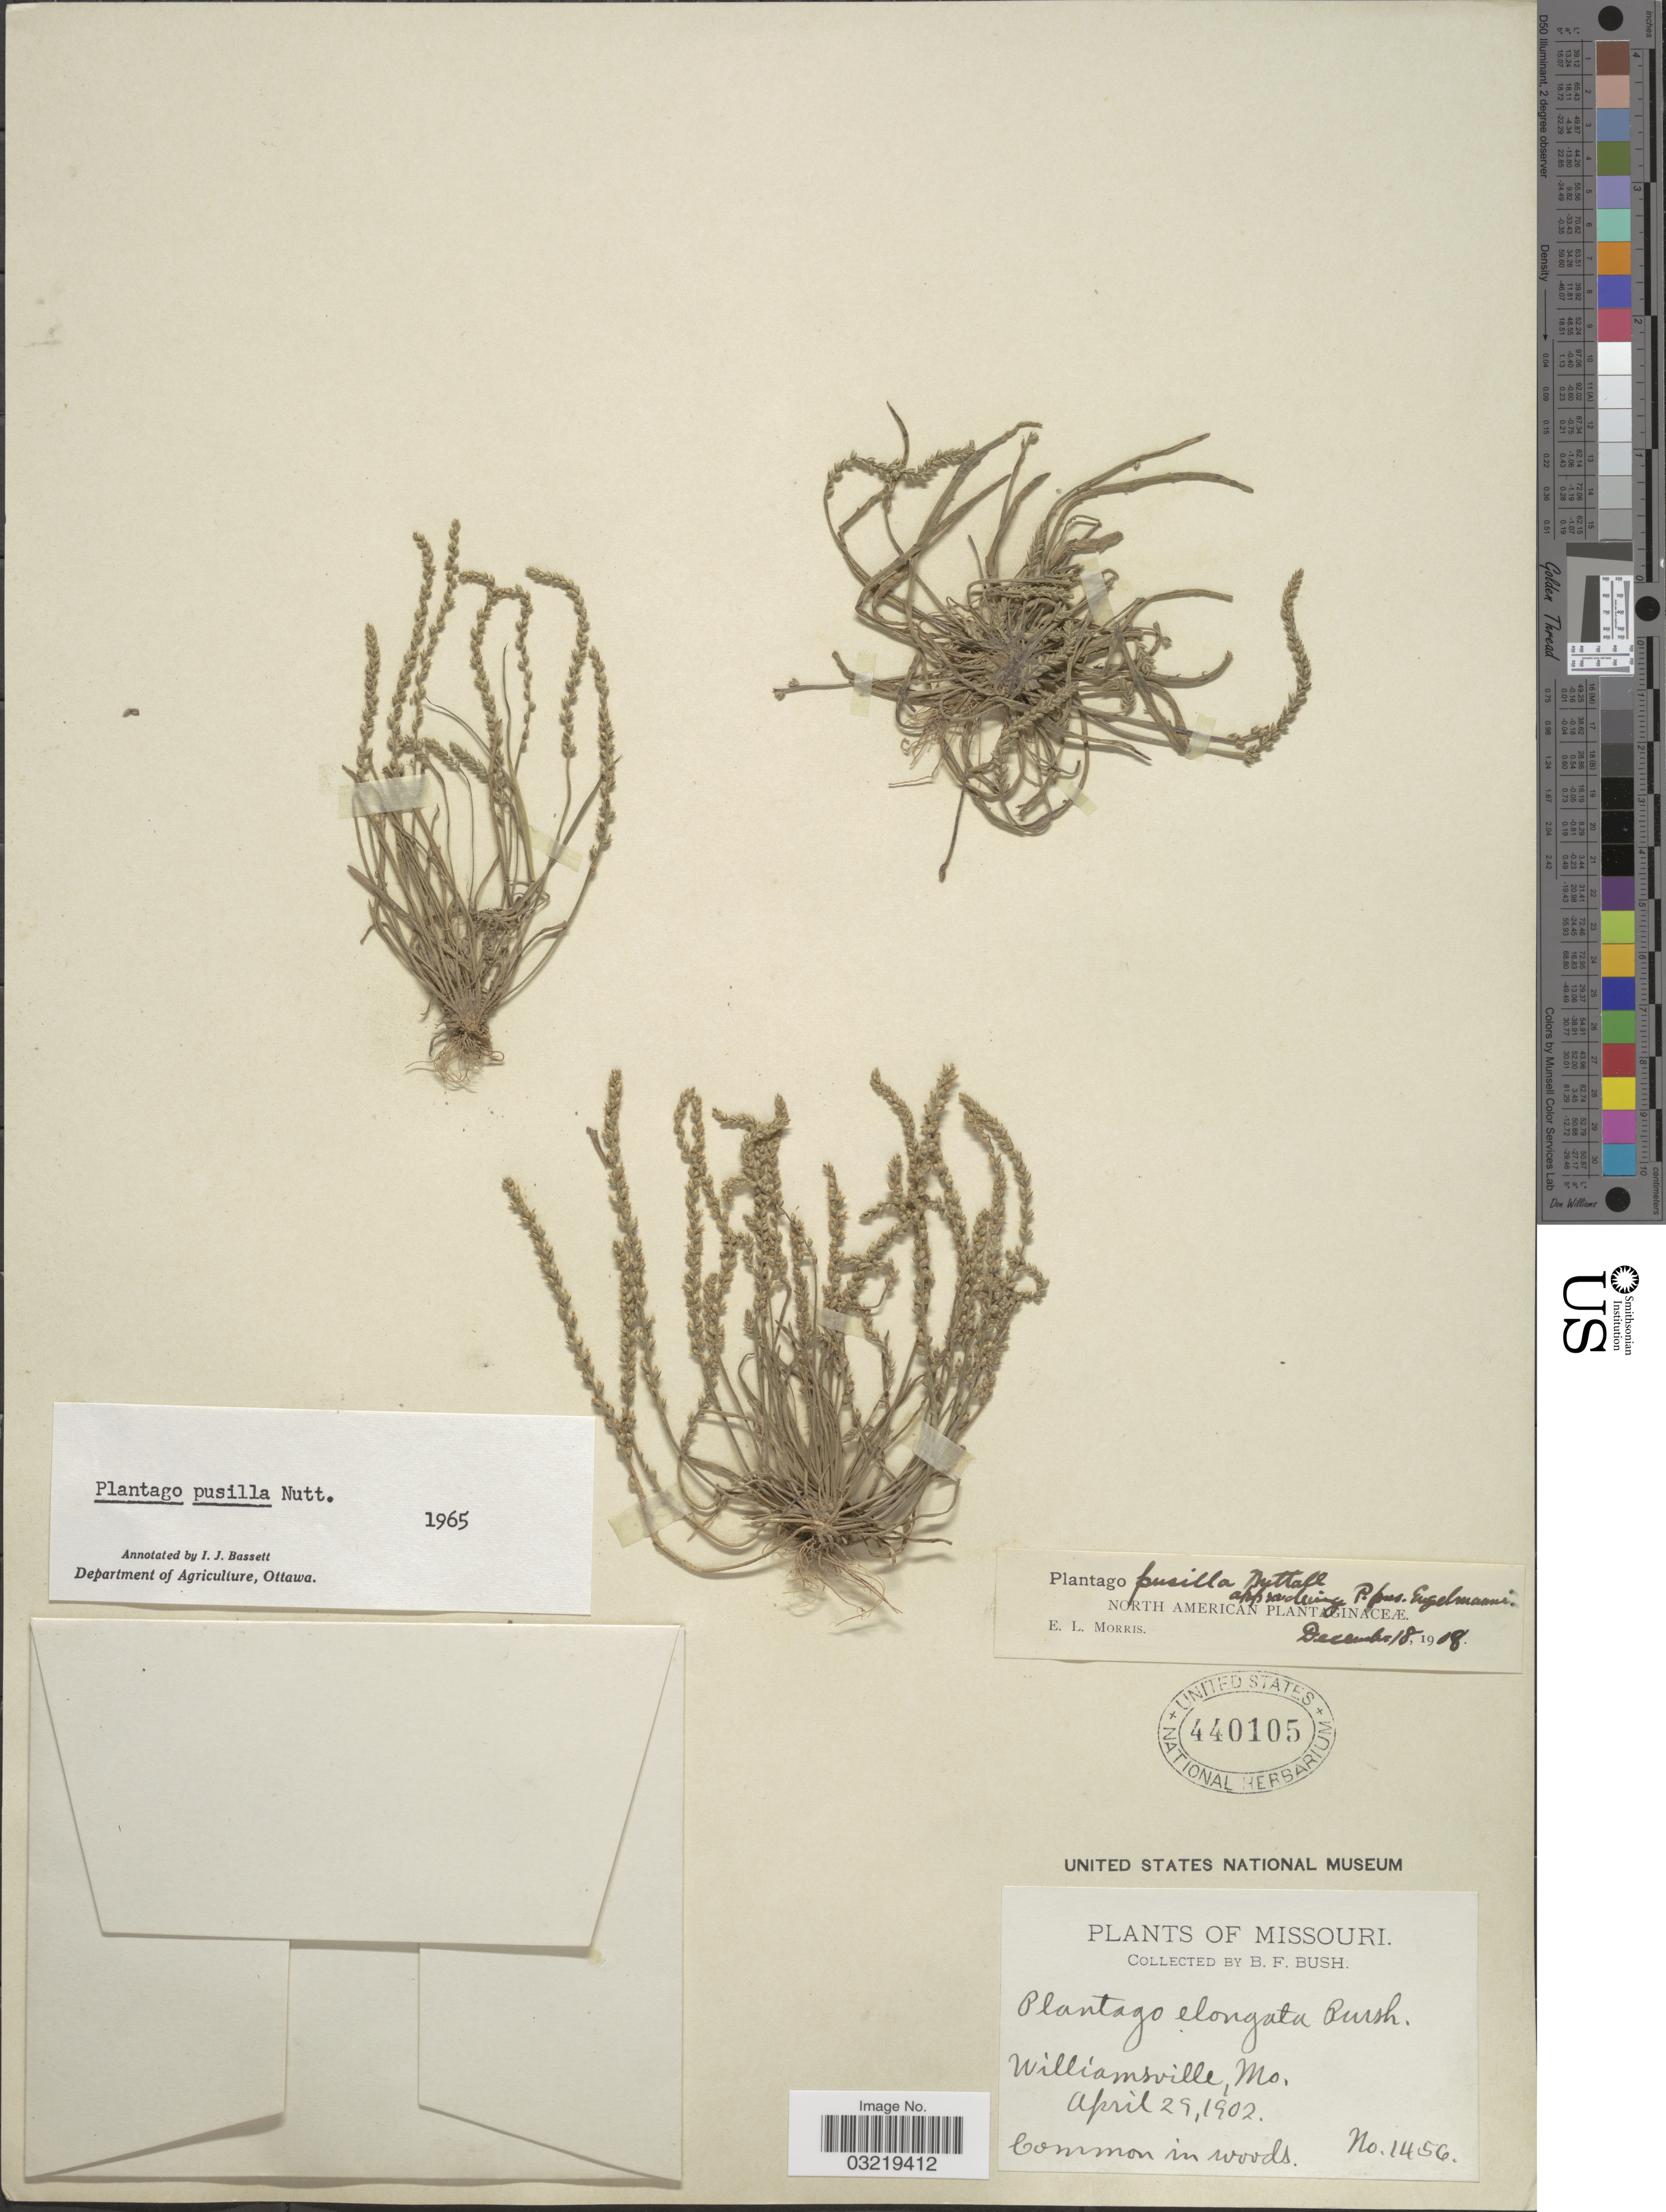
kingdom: Plantae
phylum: Tracheophyta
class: Magnoliopsida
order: Lamiales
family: Plantaginaceae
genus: Plantago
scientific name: Plantago pusilla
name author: Nutt.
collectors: B. F. Bush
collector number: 1456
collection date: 1902-04-29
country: United States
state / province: Missouri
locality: Williamsville.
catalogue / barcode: US 440105